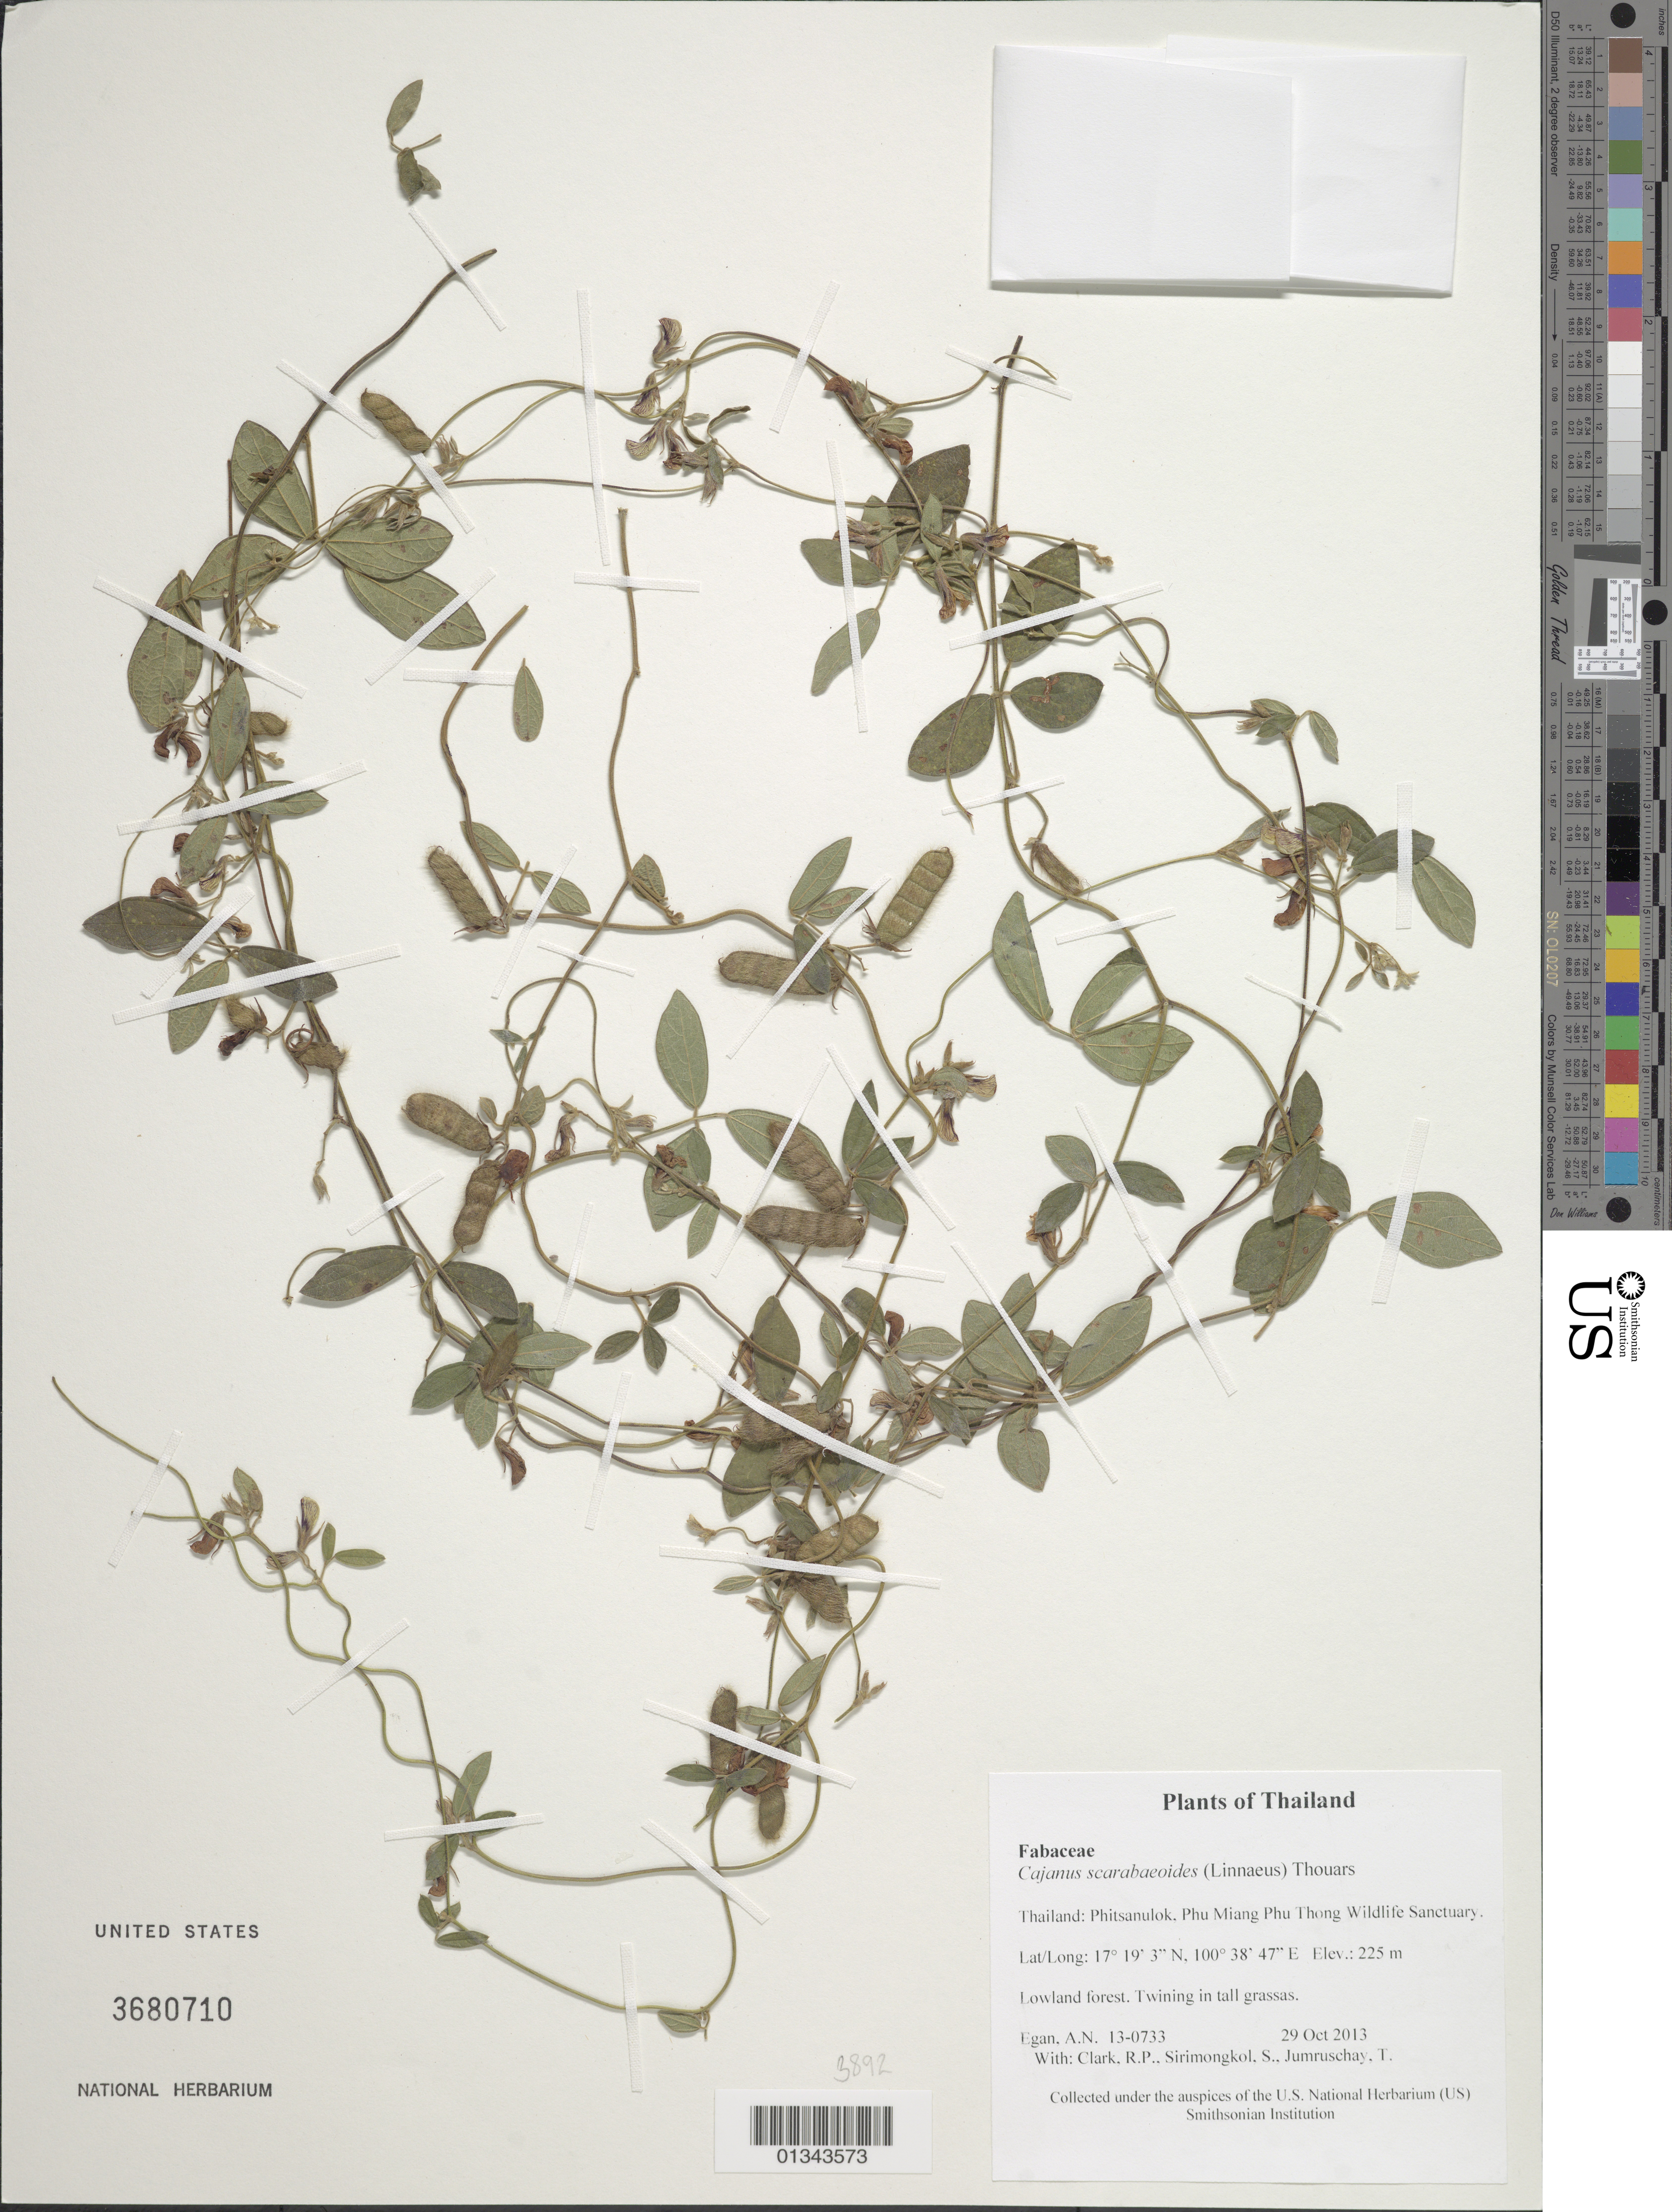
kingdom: Plantae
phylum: Tracheophyta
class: Magnoliopsida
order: Fabales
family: Fabaceae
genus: Cajanus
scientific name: Cajanus scarabaeoides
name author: (L.) Thou. ex Graham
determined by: Egan, Ashley N., (US), Smithsonian Institution - National Museum of Natural History (UNITED STATES)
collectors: A. N. Egan, R. P. Clark, S. Sirimongkol & T. Jumruschay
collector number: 13-0733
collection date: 2013-10-29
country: Thailand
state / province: Phitsanulok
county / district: Chat Trakan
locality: Phu Miang Phu Thong Wildlife Sanctuary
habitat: Lowland forest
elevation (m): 225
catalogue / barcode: US 3680710